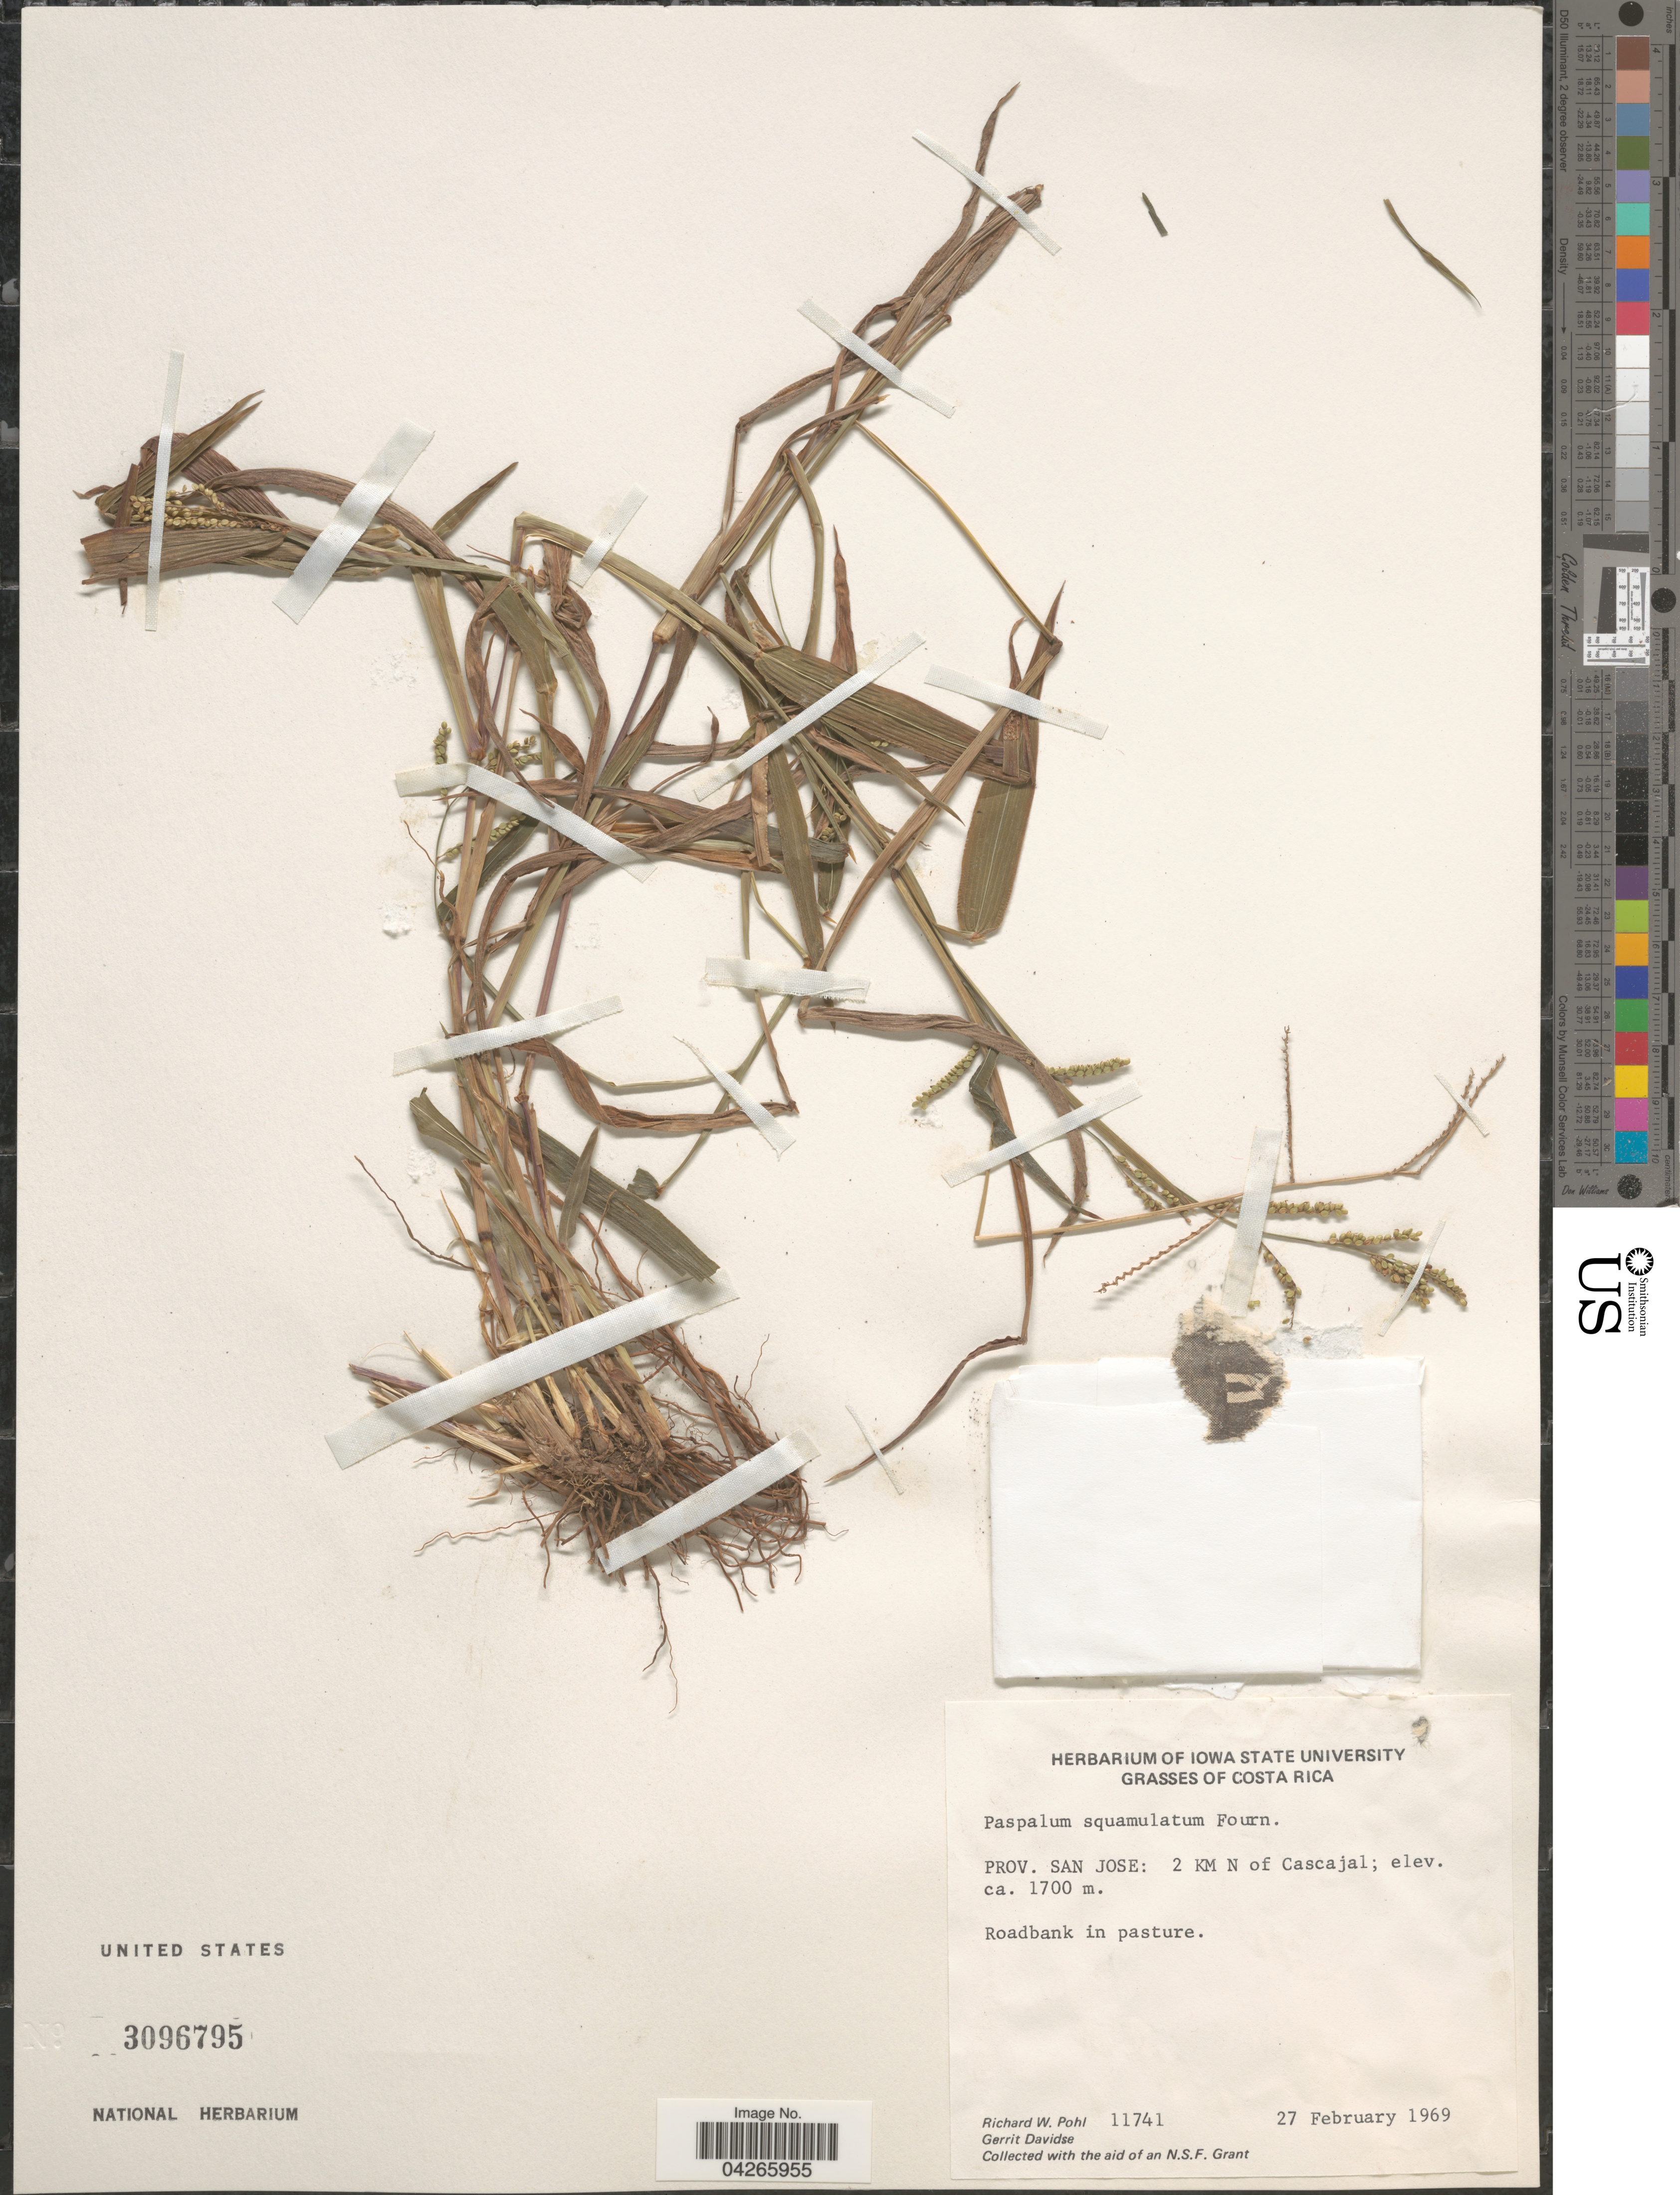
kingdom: Plantae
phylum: Tracheophyta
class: Liliopsida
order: Poales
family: Poaceae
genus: Paspalum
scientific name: Paspalum squamulatum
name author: E. Fourn.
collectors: R. W. Pohl & G. Davidse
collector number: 11741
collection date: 1969-02-27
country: Costa Rica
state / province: San José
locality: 2 KM N of Cascajal.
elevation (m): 1700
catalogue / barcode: US 3096795